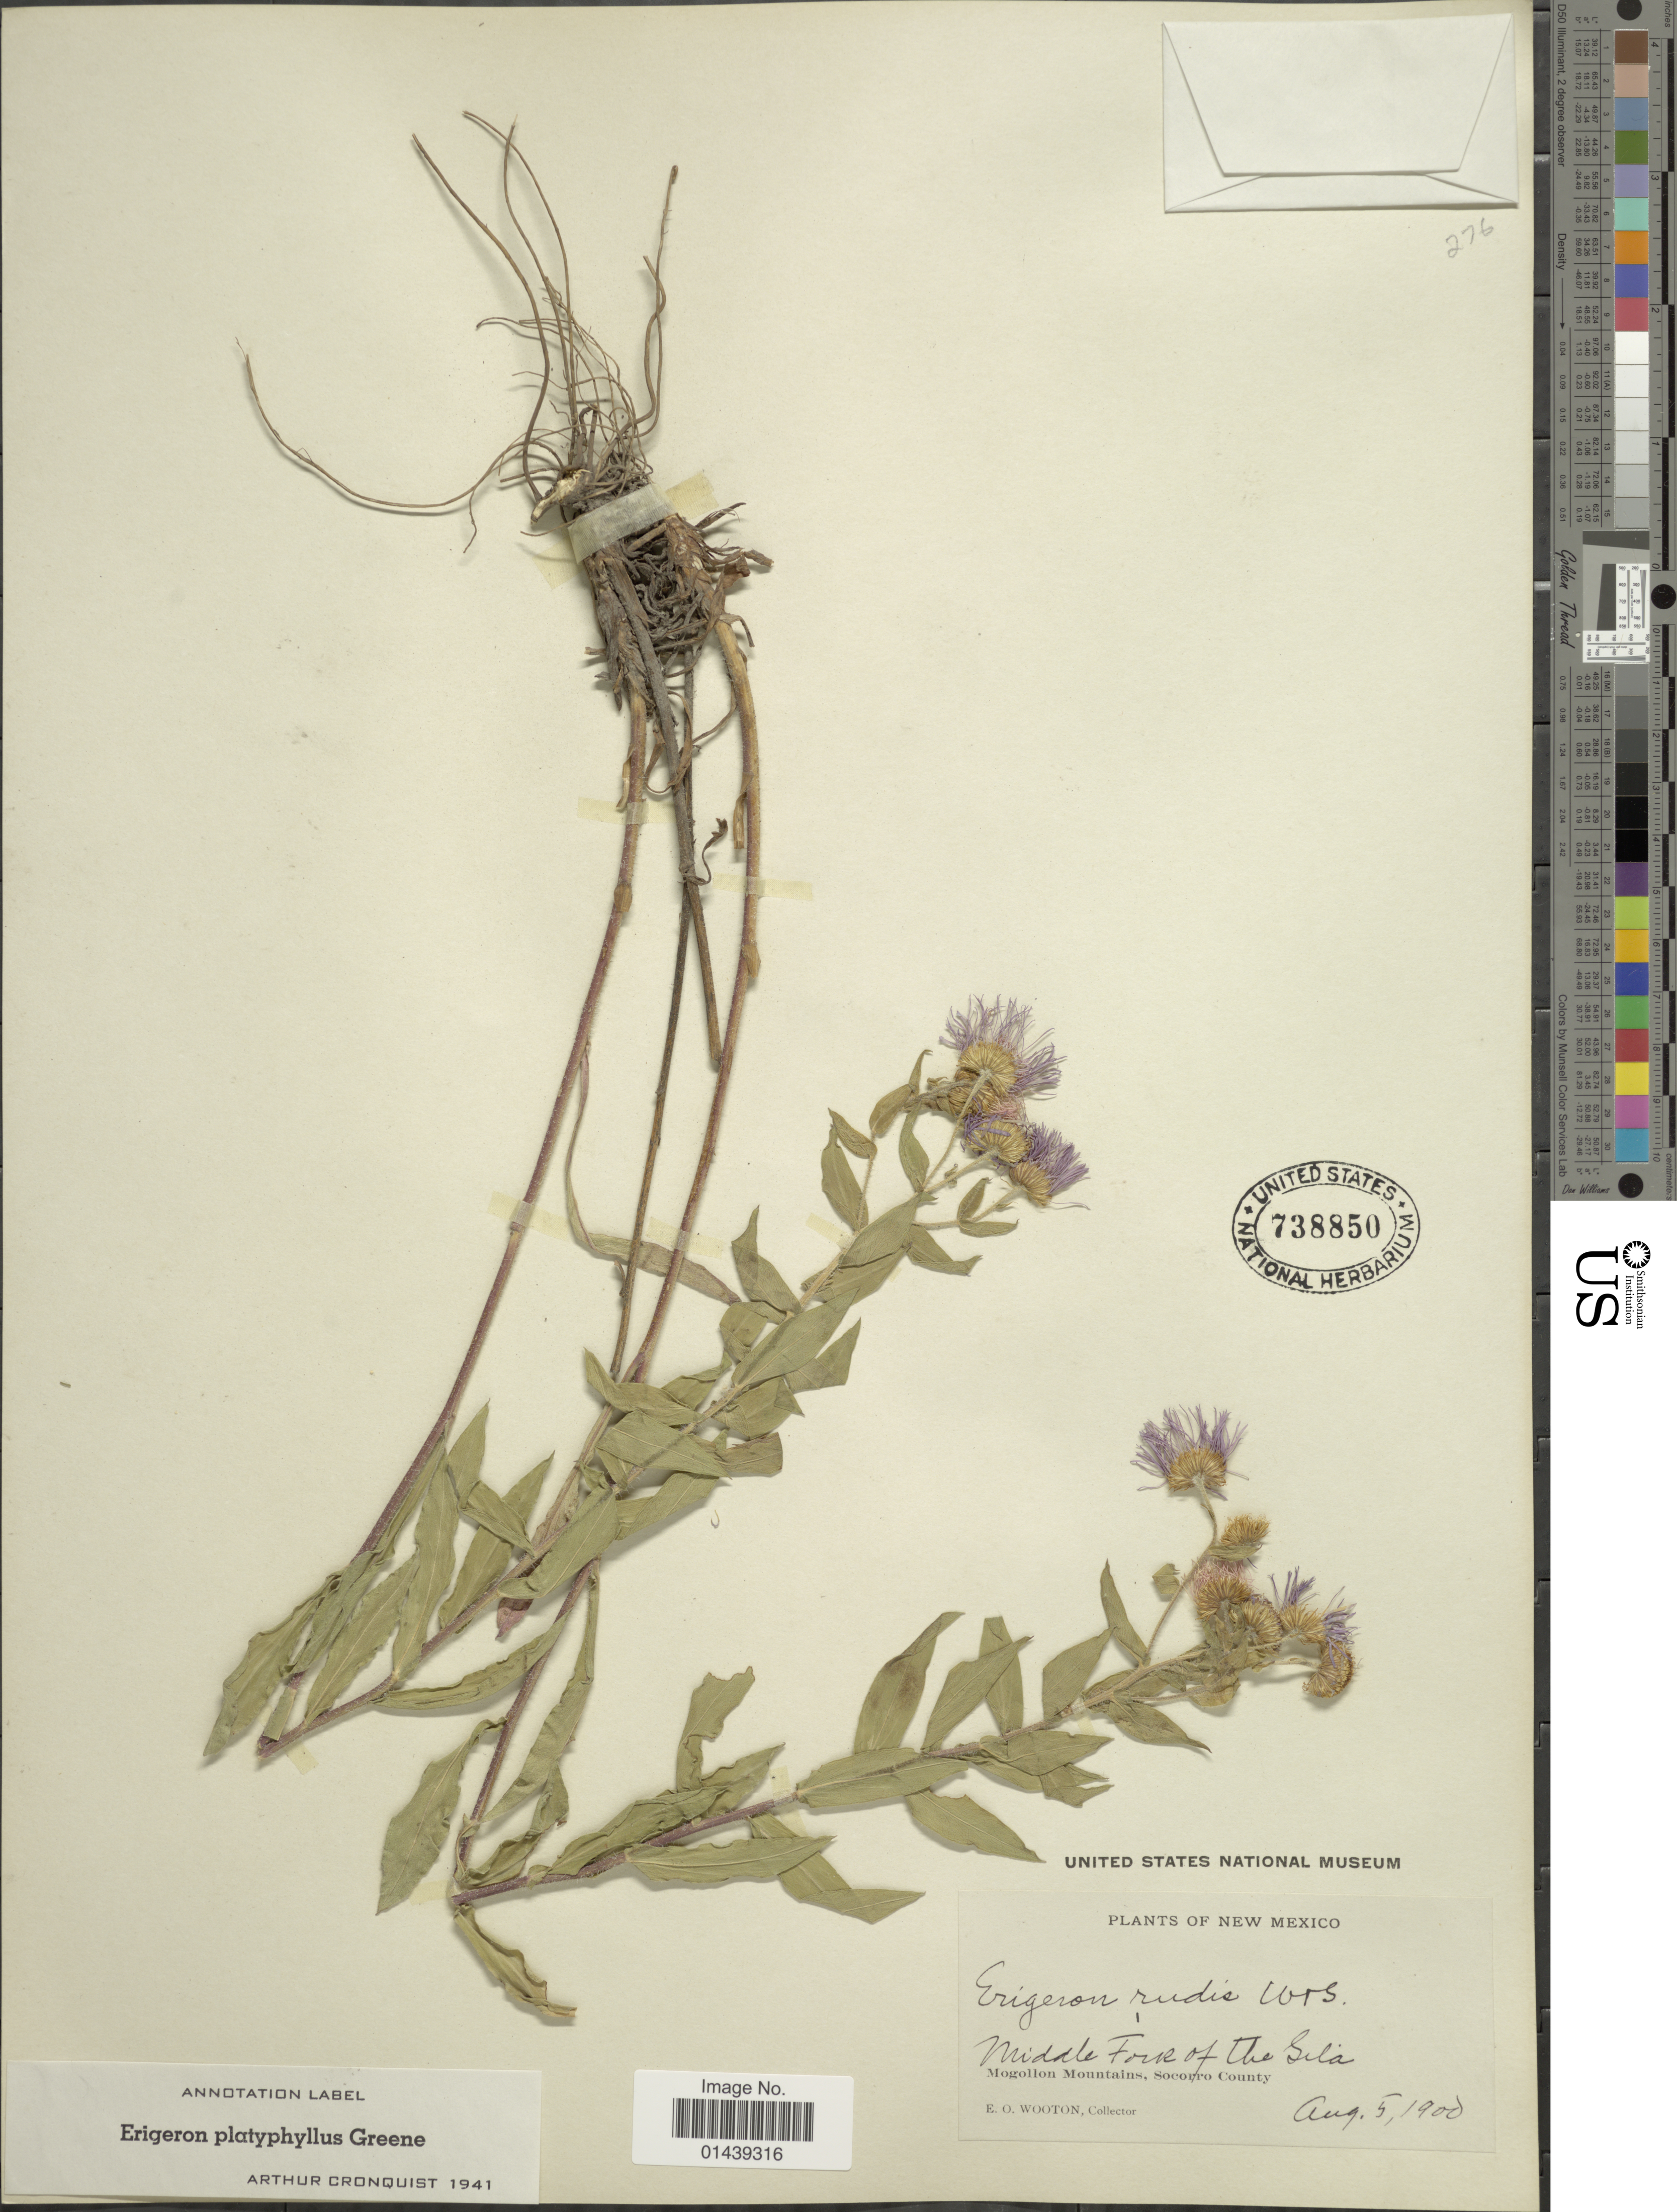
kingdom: Plantae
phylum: Tracheophyta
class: Magnoliopsida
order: Asterales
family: Asteraceae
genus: Erigeron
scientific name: Erigeron platyphyllus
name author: Greene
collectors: E. O. Wooton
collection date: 1900-08-05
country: United States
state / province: New Mexico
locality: Middle Fork of the Gila, Mogollon Mountains, Socorro County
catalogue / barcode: US 738850